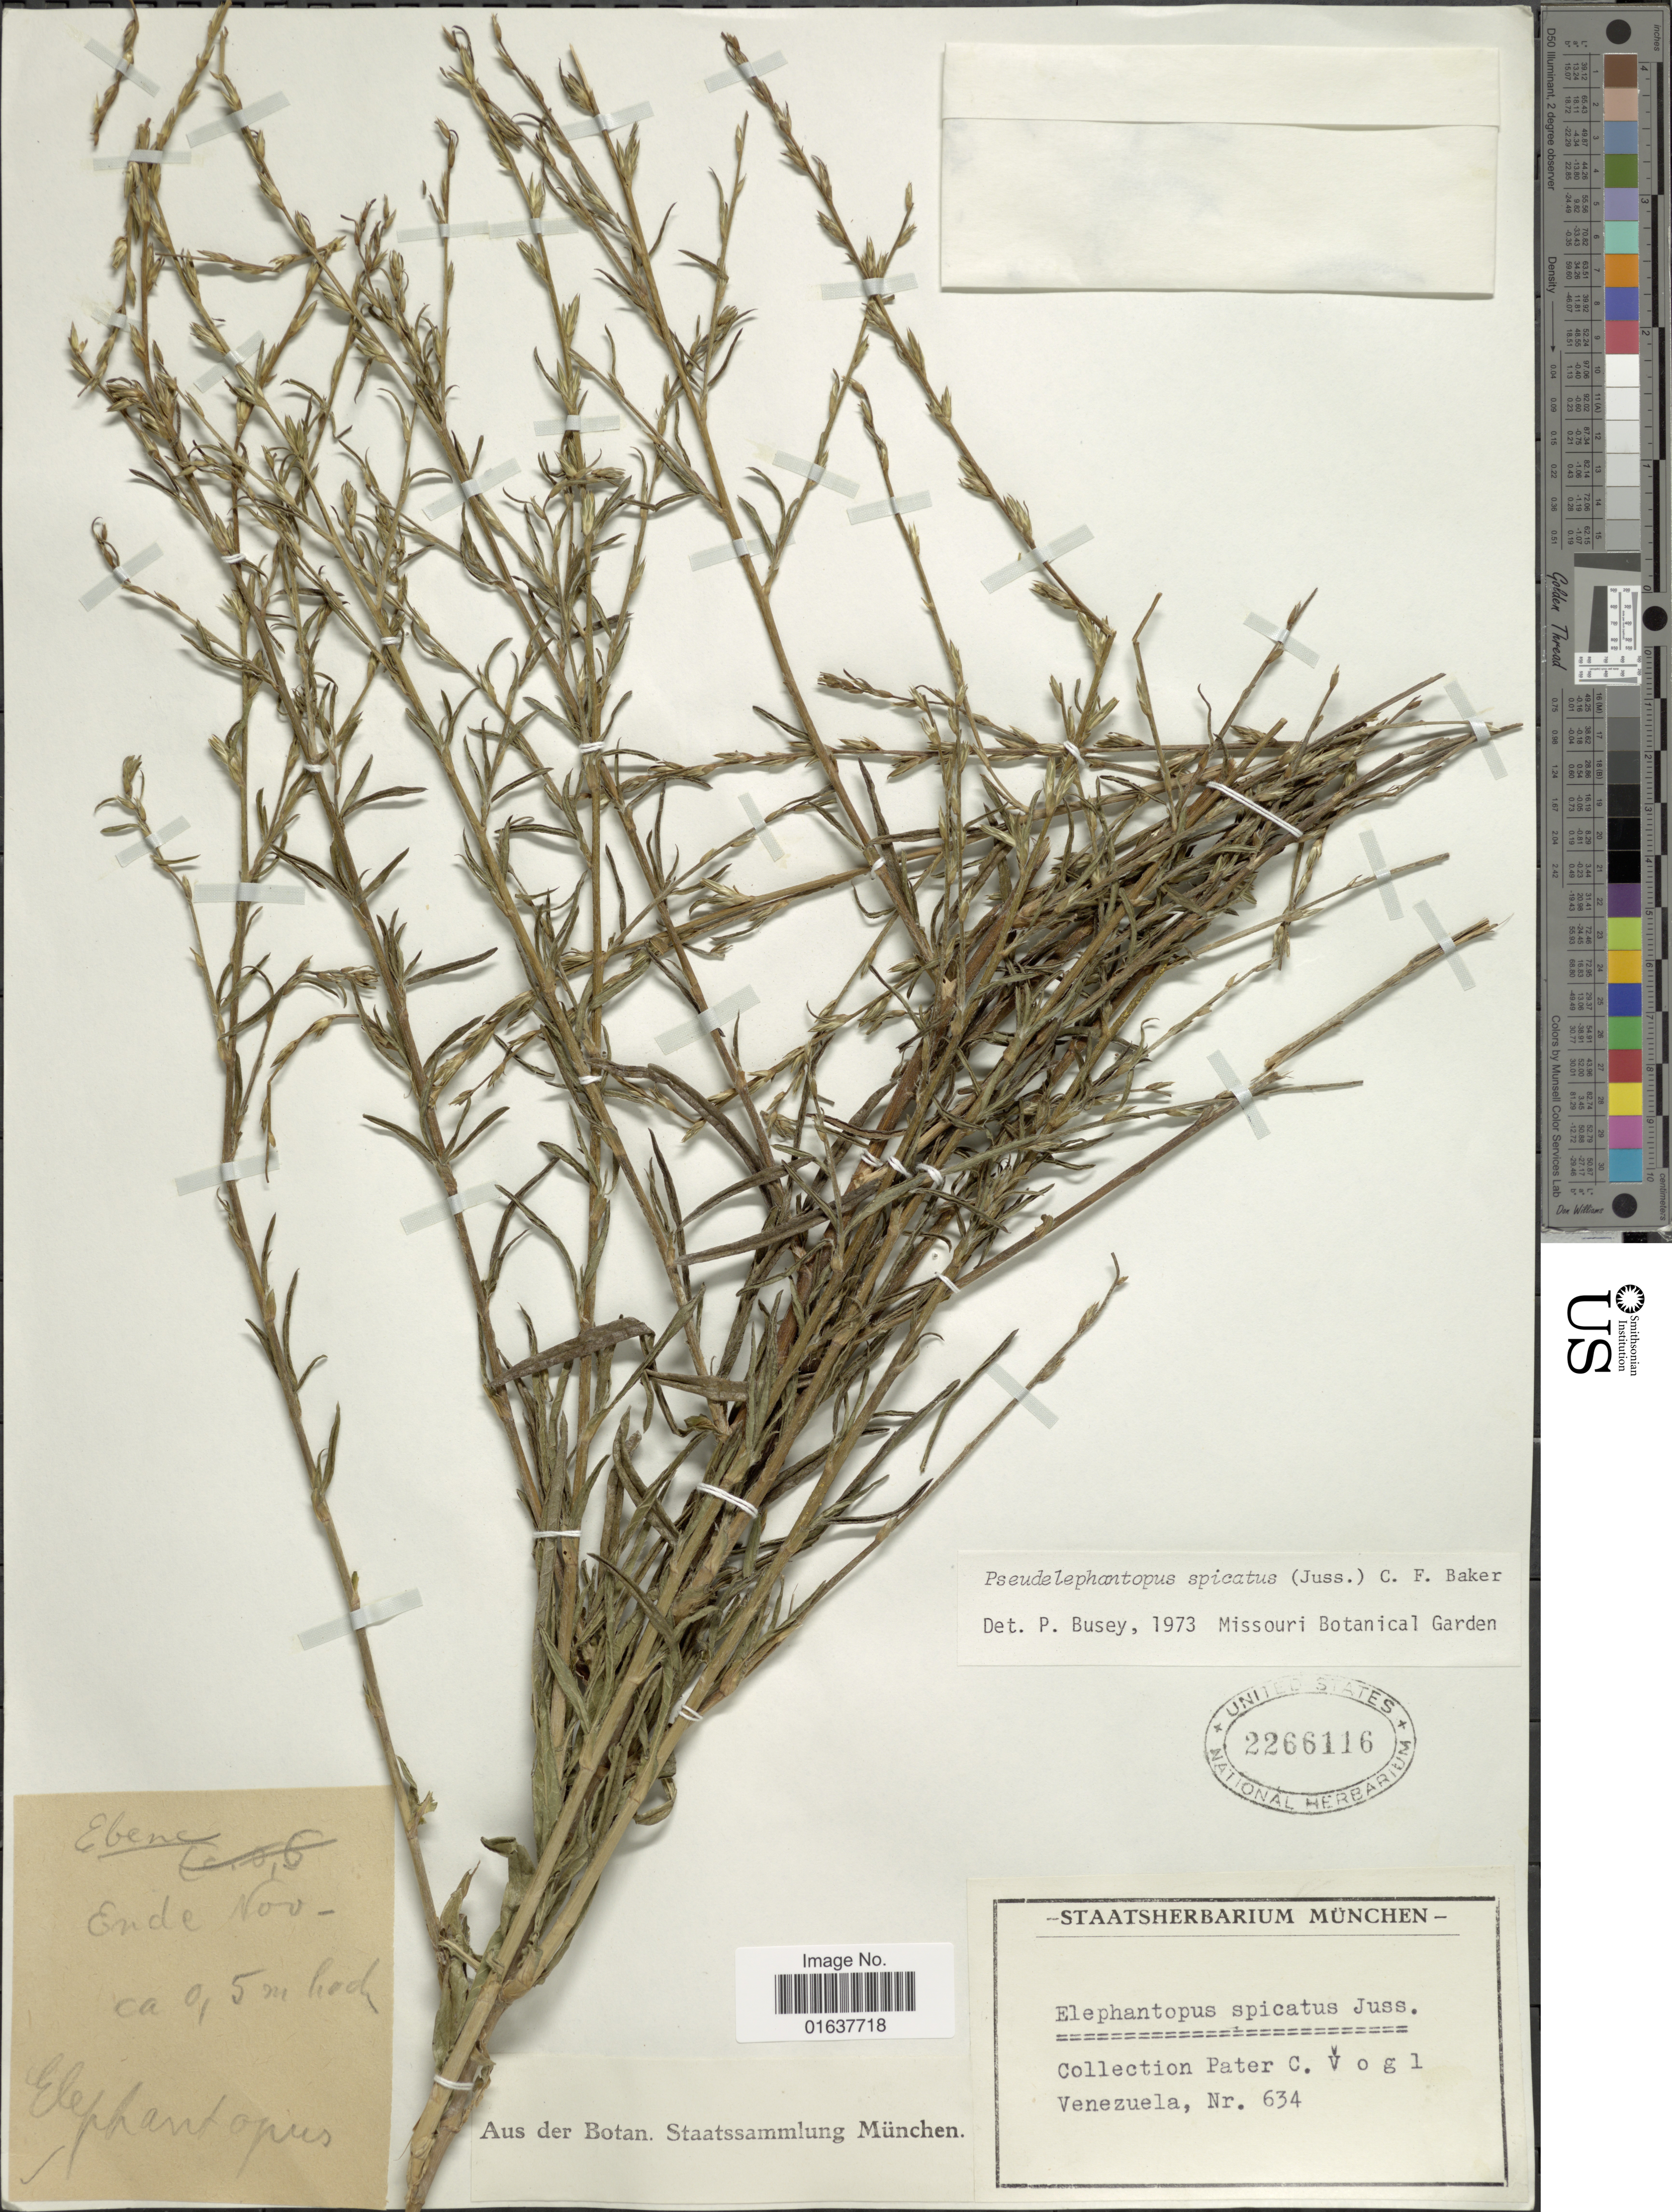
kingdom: Plantae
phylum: Tracheophyta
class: Magnoliopsida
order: Asterales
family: Asteraceae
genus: Pseudelephantopus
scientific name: Pseudelephantopus spicatus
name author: (Juss. ex Aubl.) C.F. Baker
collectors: P. C. Vogl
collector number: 634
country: Venezuela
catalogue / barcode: US 2266116